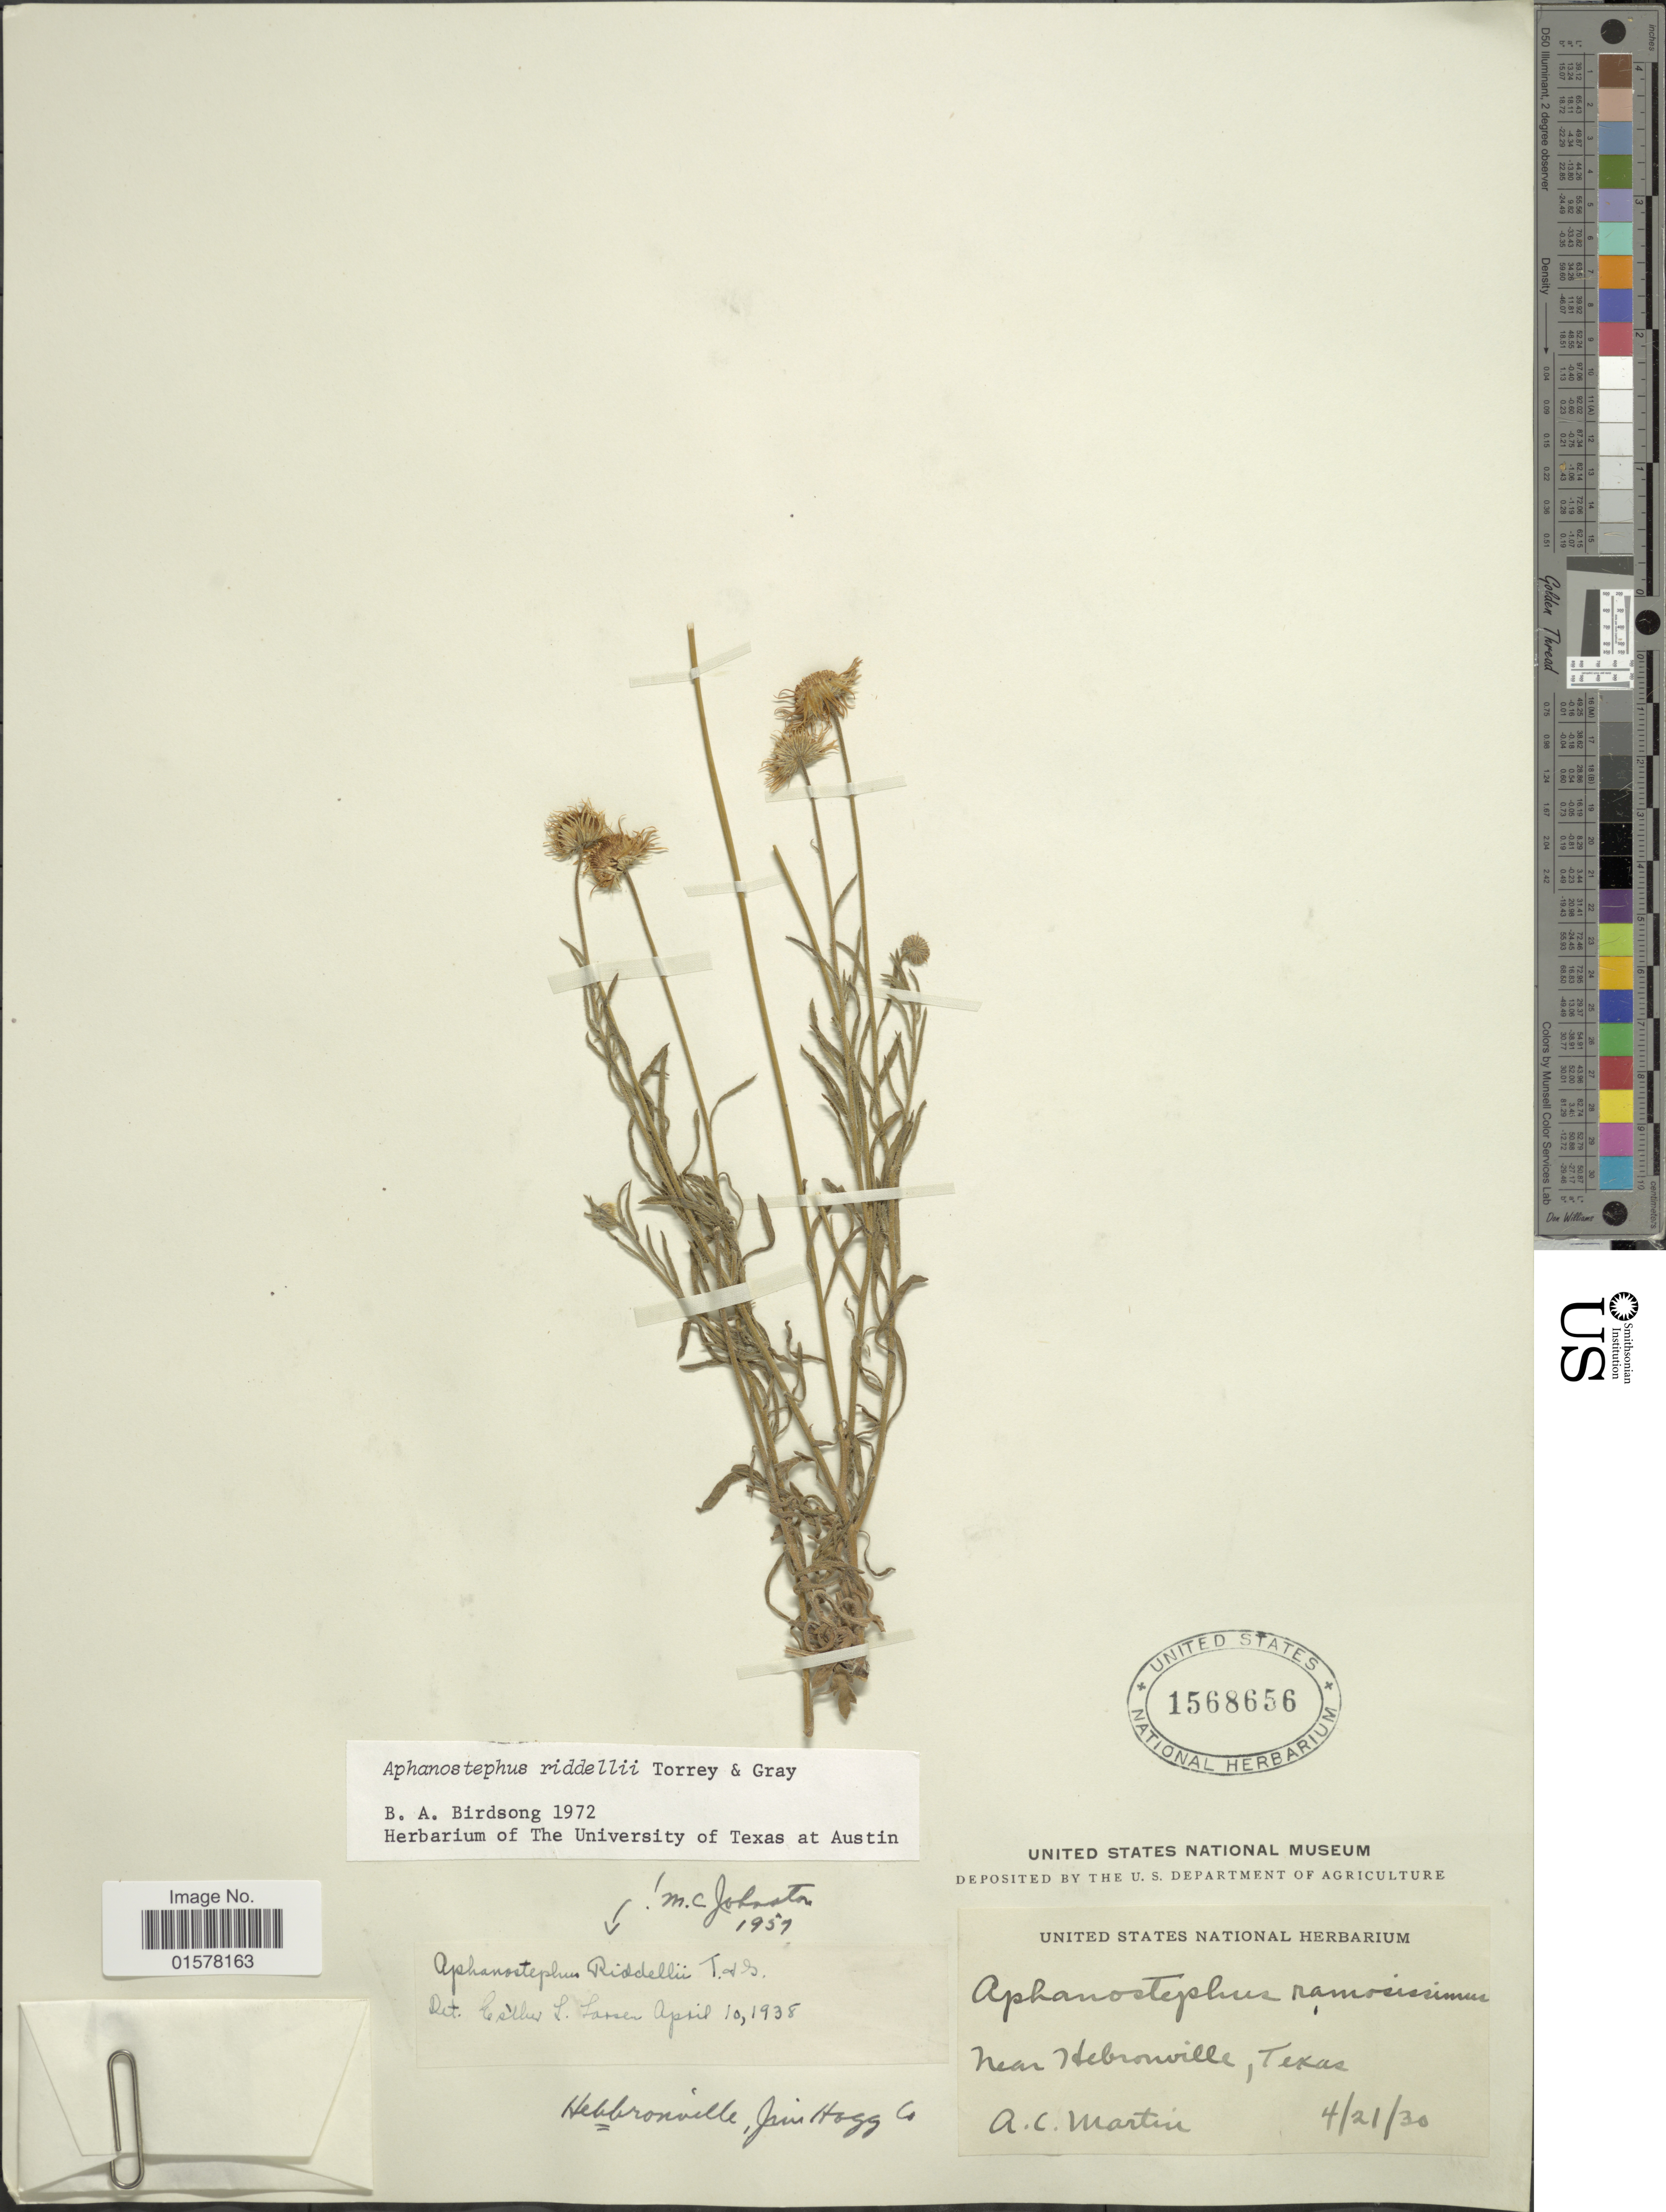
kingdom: Plantae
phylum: Tracheophyta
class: Magnoliopsida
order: Asterales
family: Asteraceae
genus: Aphanostephus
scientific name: Aphanostephus riddellii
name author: Torr. & A. Gray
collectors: A. C. Martin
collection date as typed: Transcribed d/m/y: 21/4/30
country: United States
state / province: Texas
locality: Near Hebronville, Texas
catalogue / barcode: US 1568656